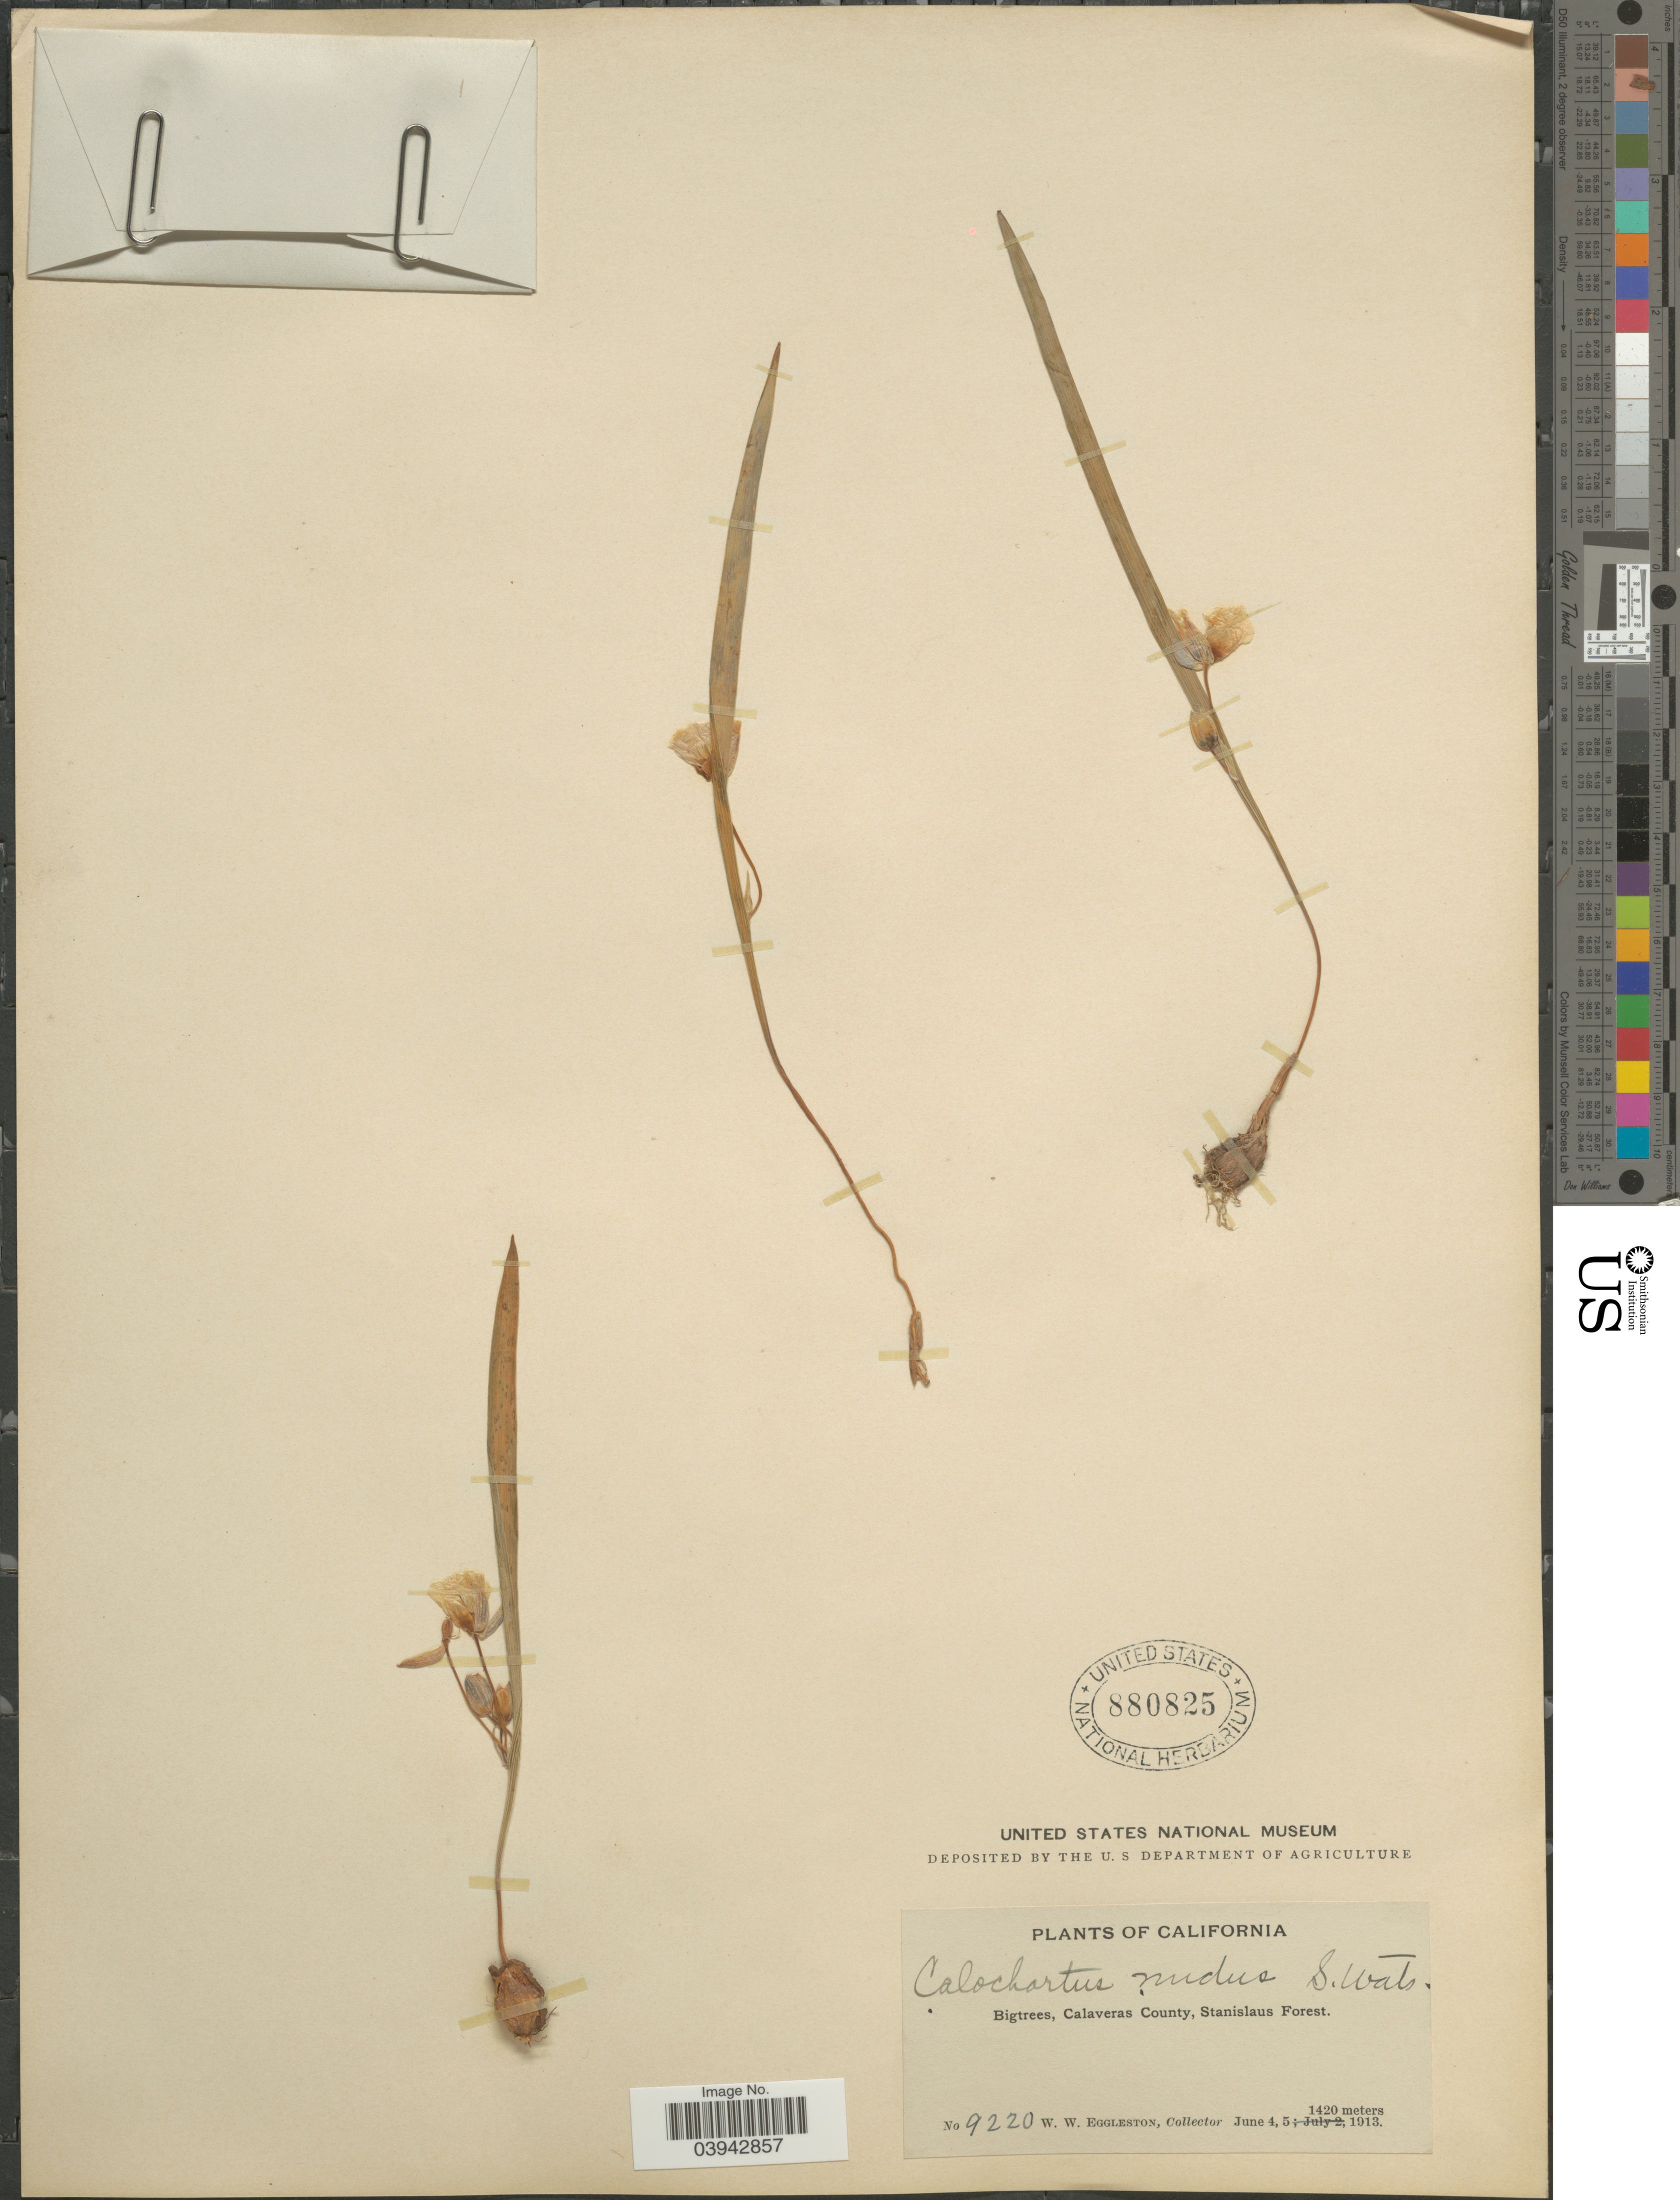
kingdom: Plantae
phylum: Tracheophyta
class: Liliopsida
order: Liliales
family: Liliaceae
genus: Calochortus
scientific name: Calochortus nudus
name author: S. Watson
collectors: W. W. Eggleston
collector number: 9220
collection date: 1913-06-04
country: United States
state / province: California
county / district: Calaveras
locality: Bigtrees, Calaveras County, Stanislaus Forest.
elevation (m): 1420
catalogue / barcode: US 880825